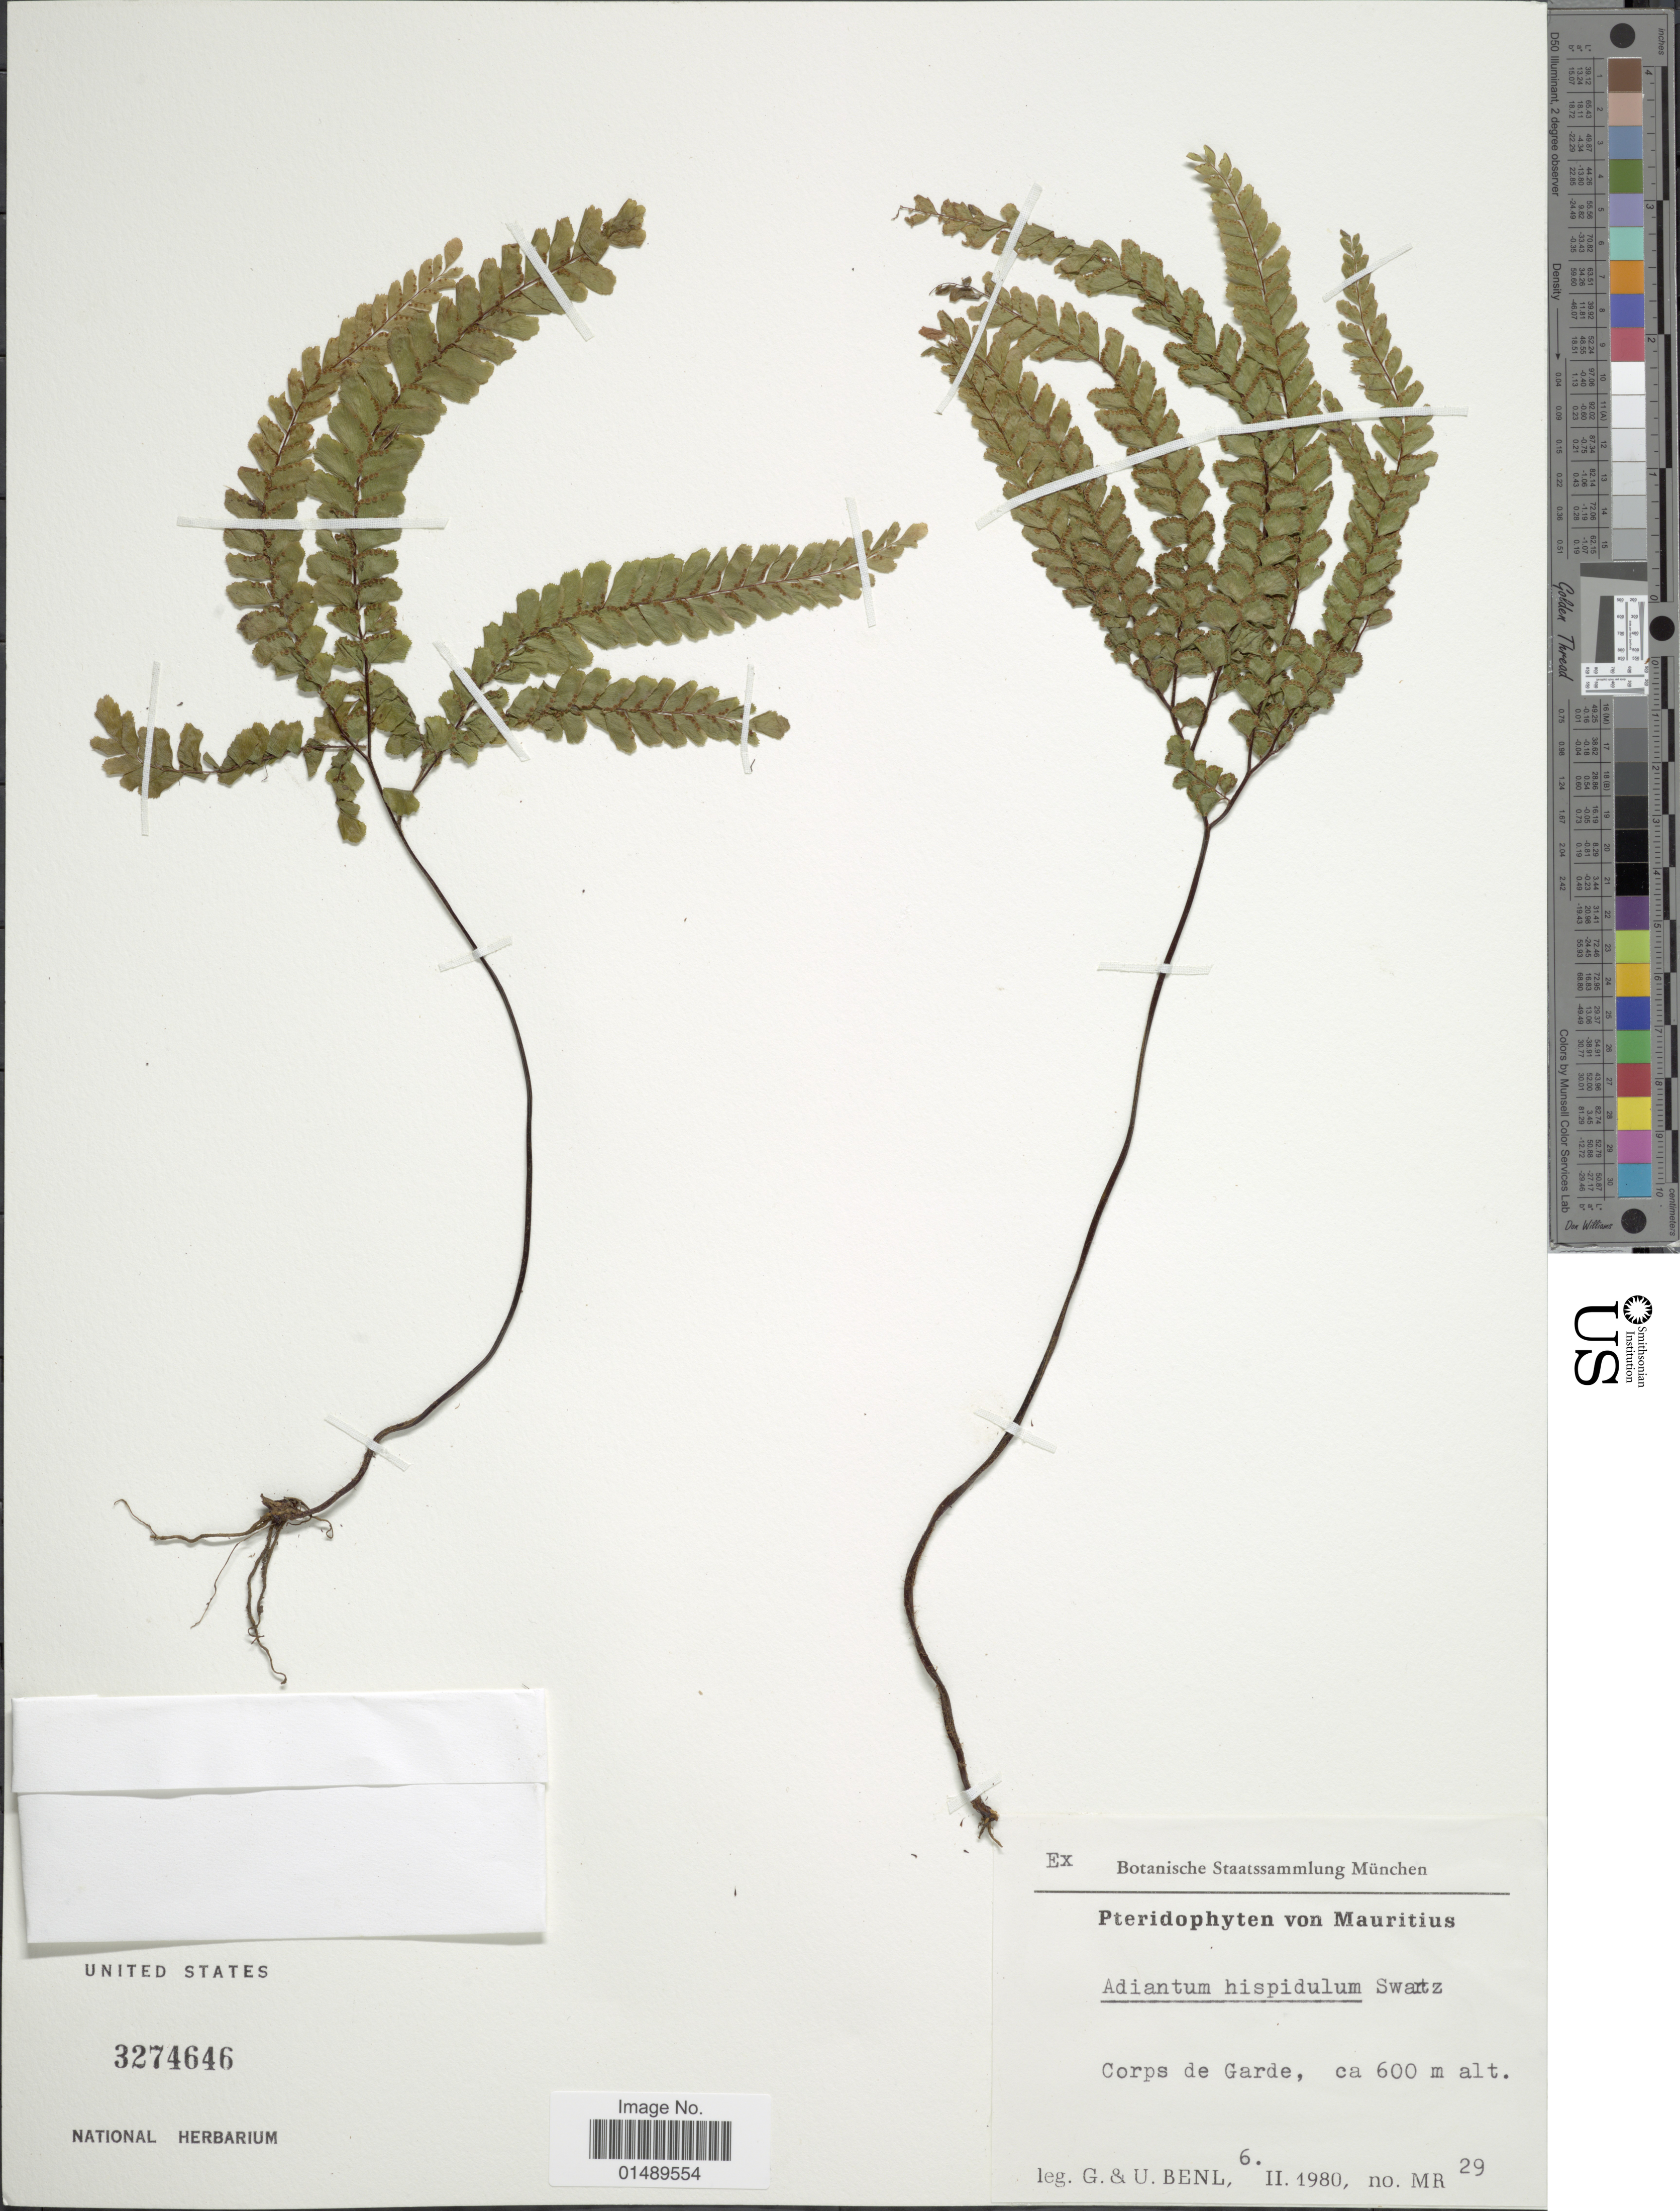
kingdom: Plantae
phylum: Tracheophyta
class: Polypodiopsida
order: Polypodiales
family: Pteridaceae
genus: Adiantum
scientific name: Adiantum hispidulum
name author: Sw.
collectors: G. Benl & U. Benl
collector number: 29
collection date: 1980-02-06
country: Mauritius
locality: Corps de Garde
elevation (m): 600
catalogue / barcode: US 3274646